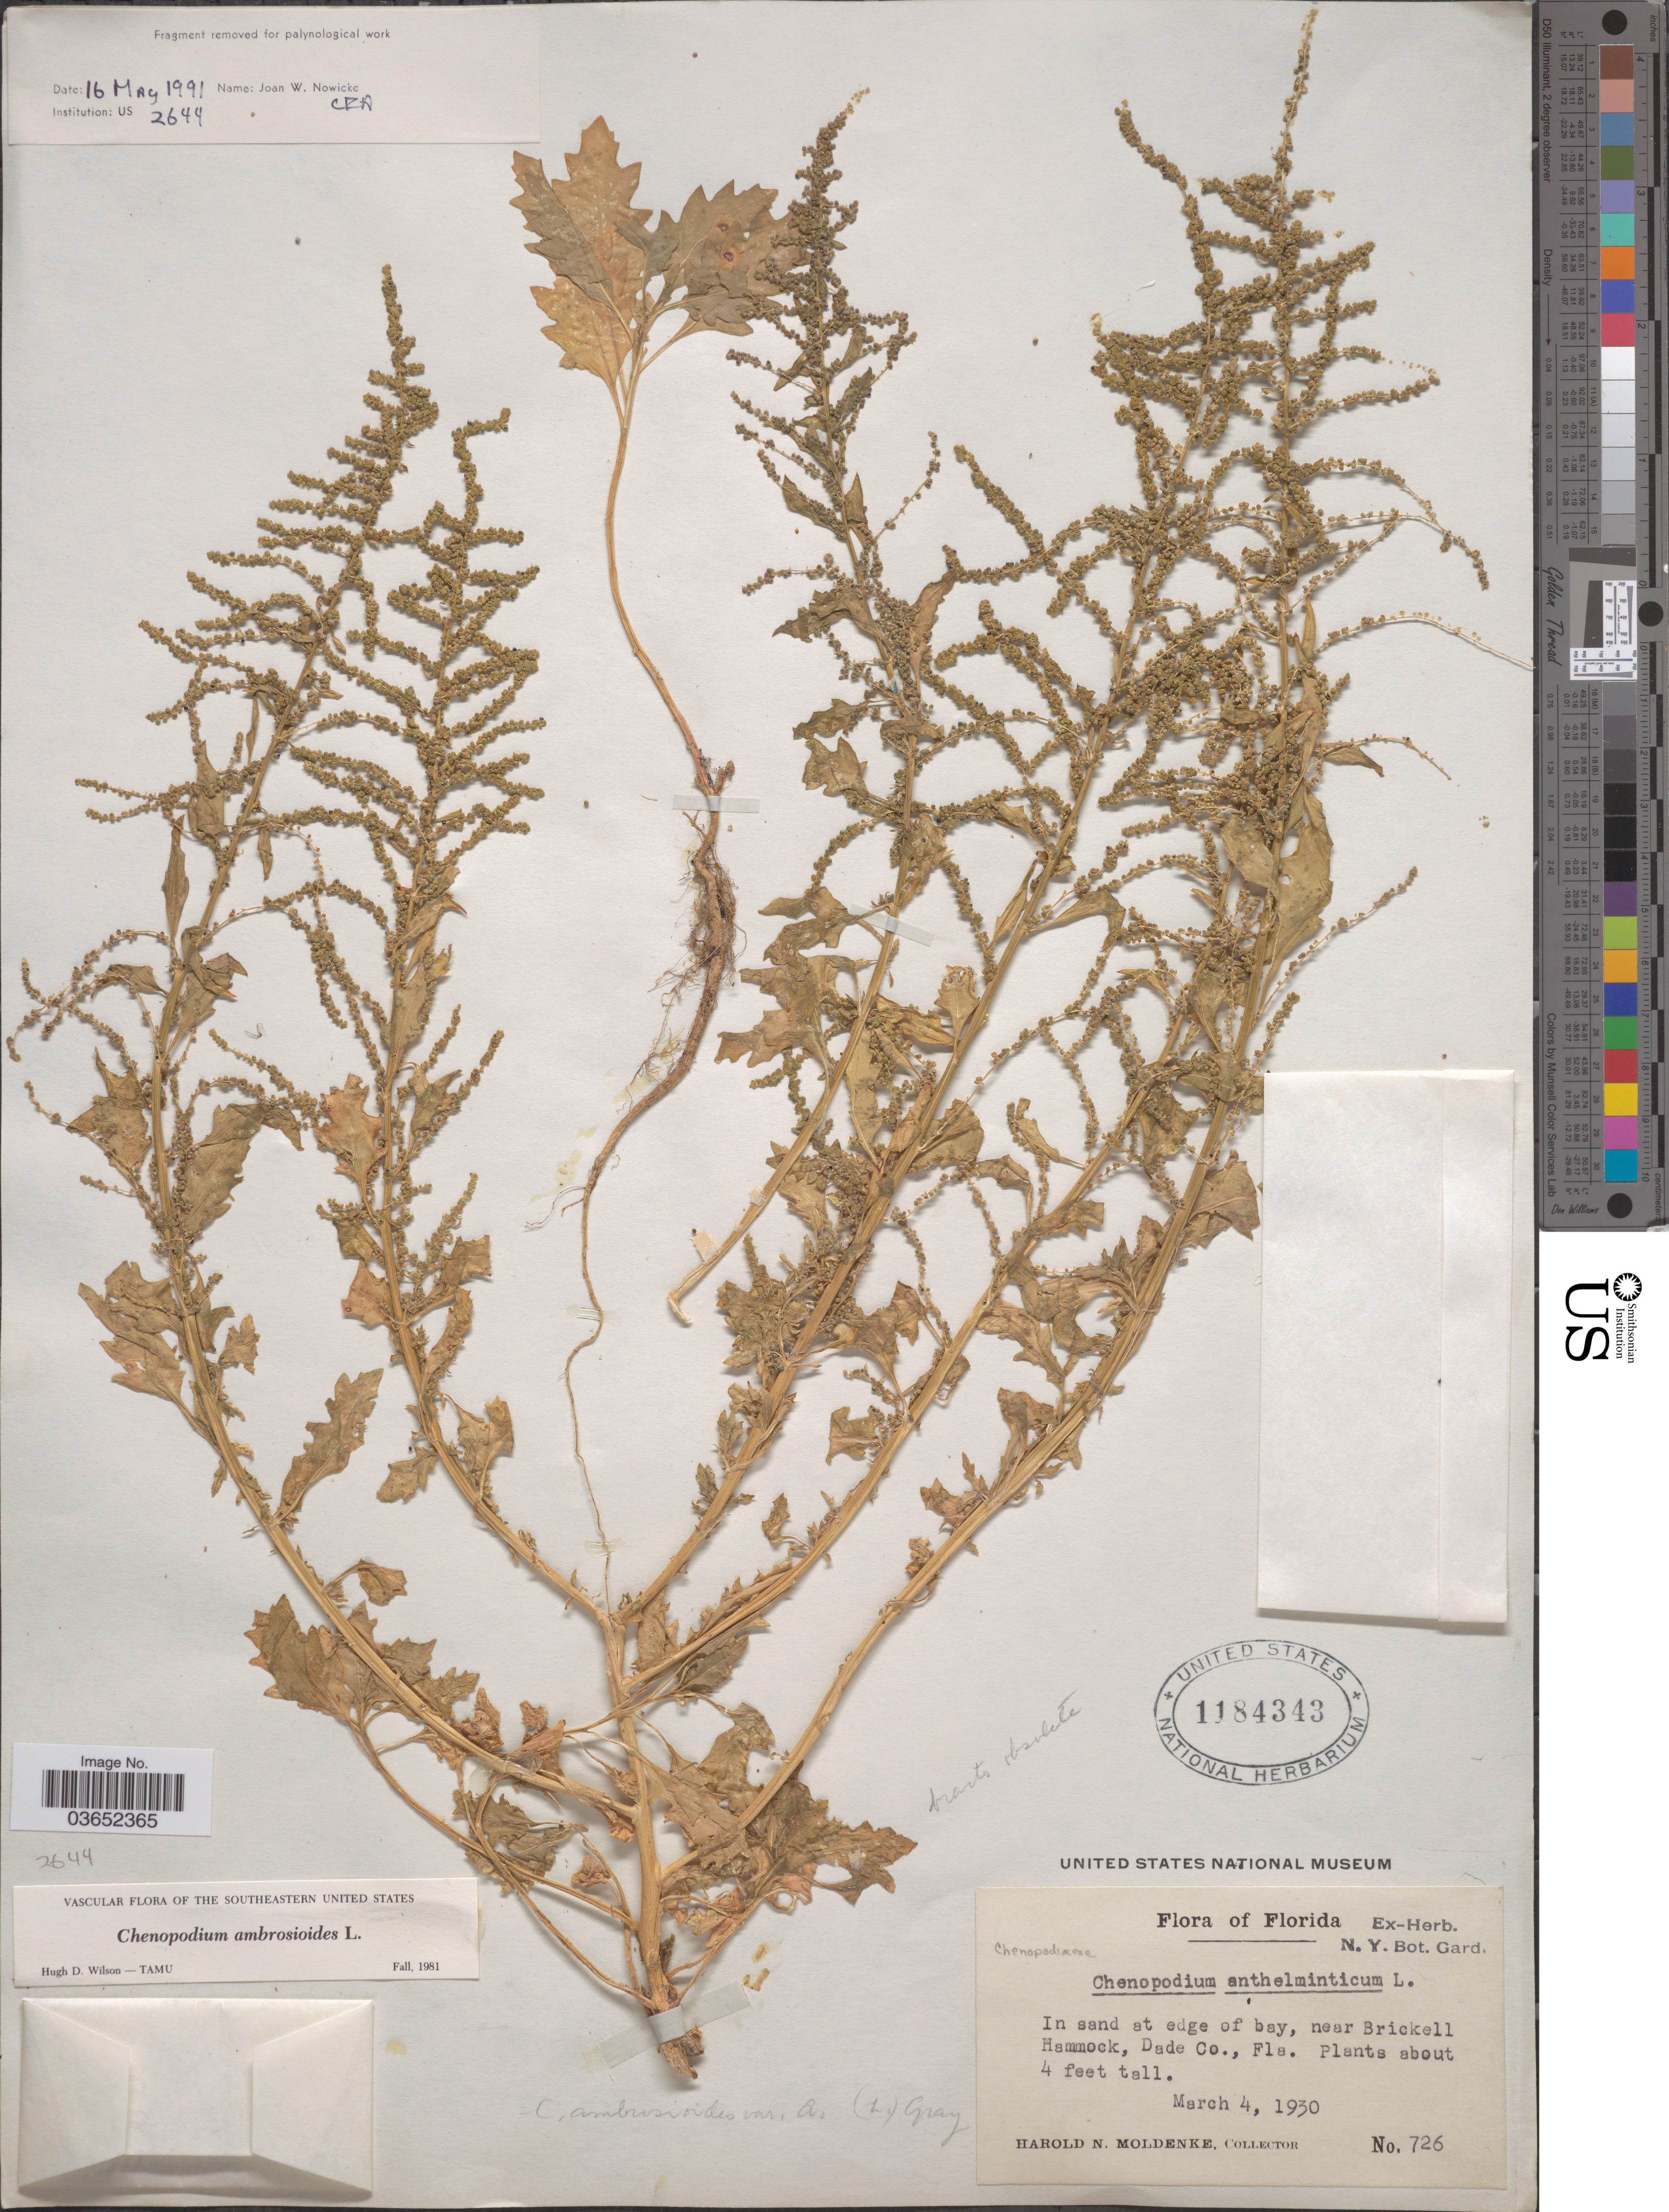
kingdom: Plantae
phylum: Tracheophyta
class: Magnoliopsida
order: Caryophyllales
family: Amaranthaceae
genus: Chenopodium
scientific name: Chenopodium ambrosioides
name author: L.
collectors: H. N. Moldenke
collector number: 726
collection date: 1930-03-04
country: United States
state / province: Florida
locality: In sand at edge of bay, near Brickell Hammock, Dade Co.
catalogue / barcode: US 1184343